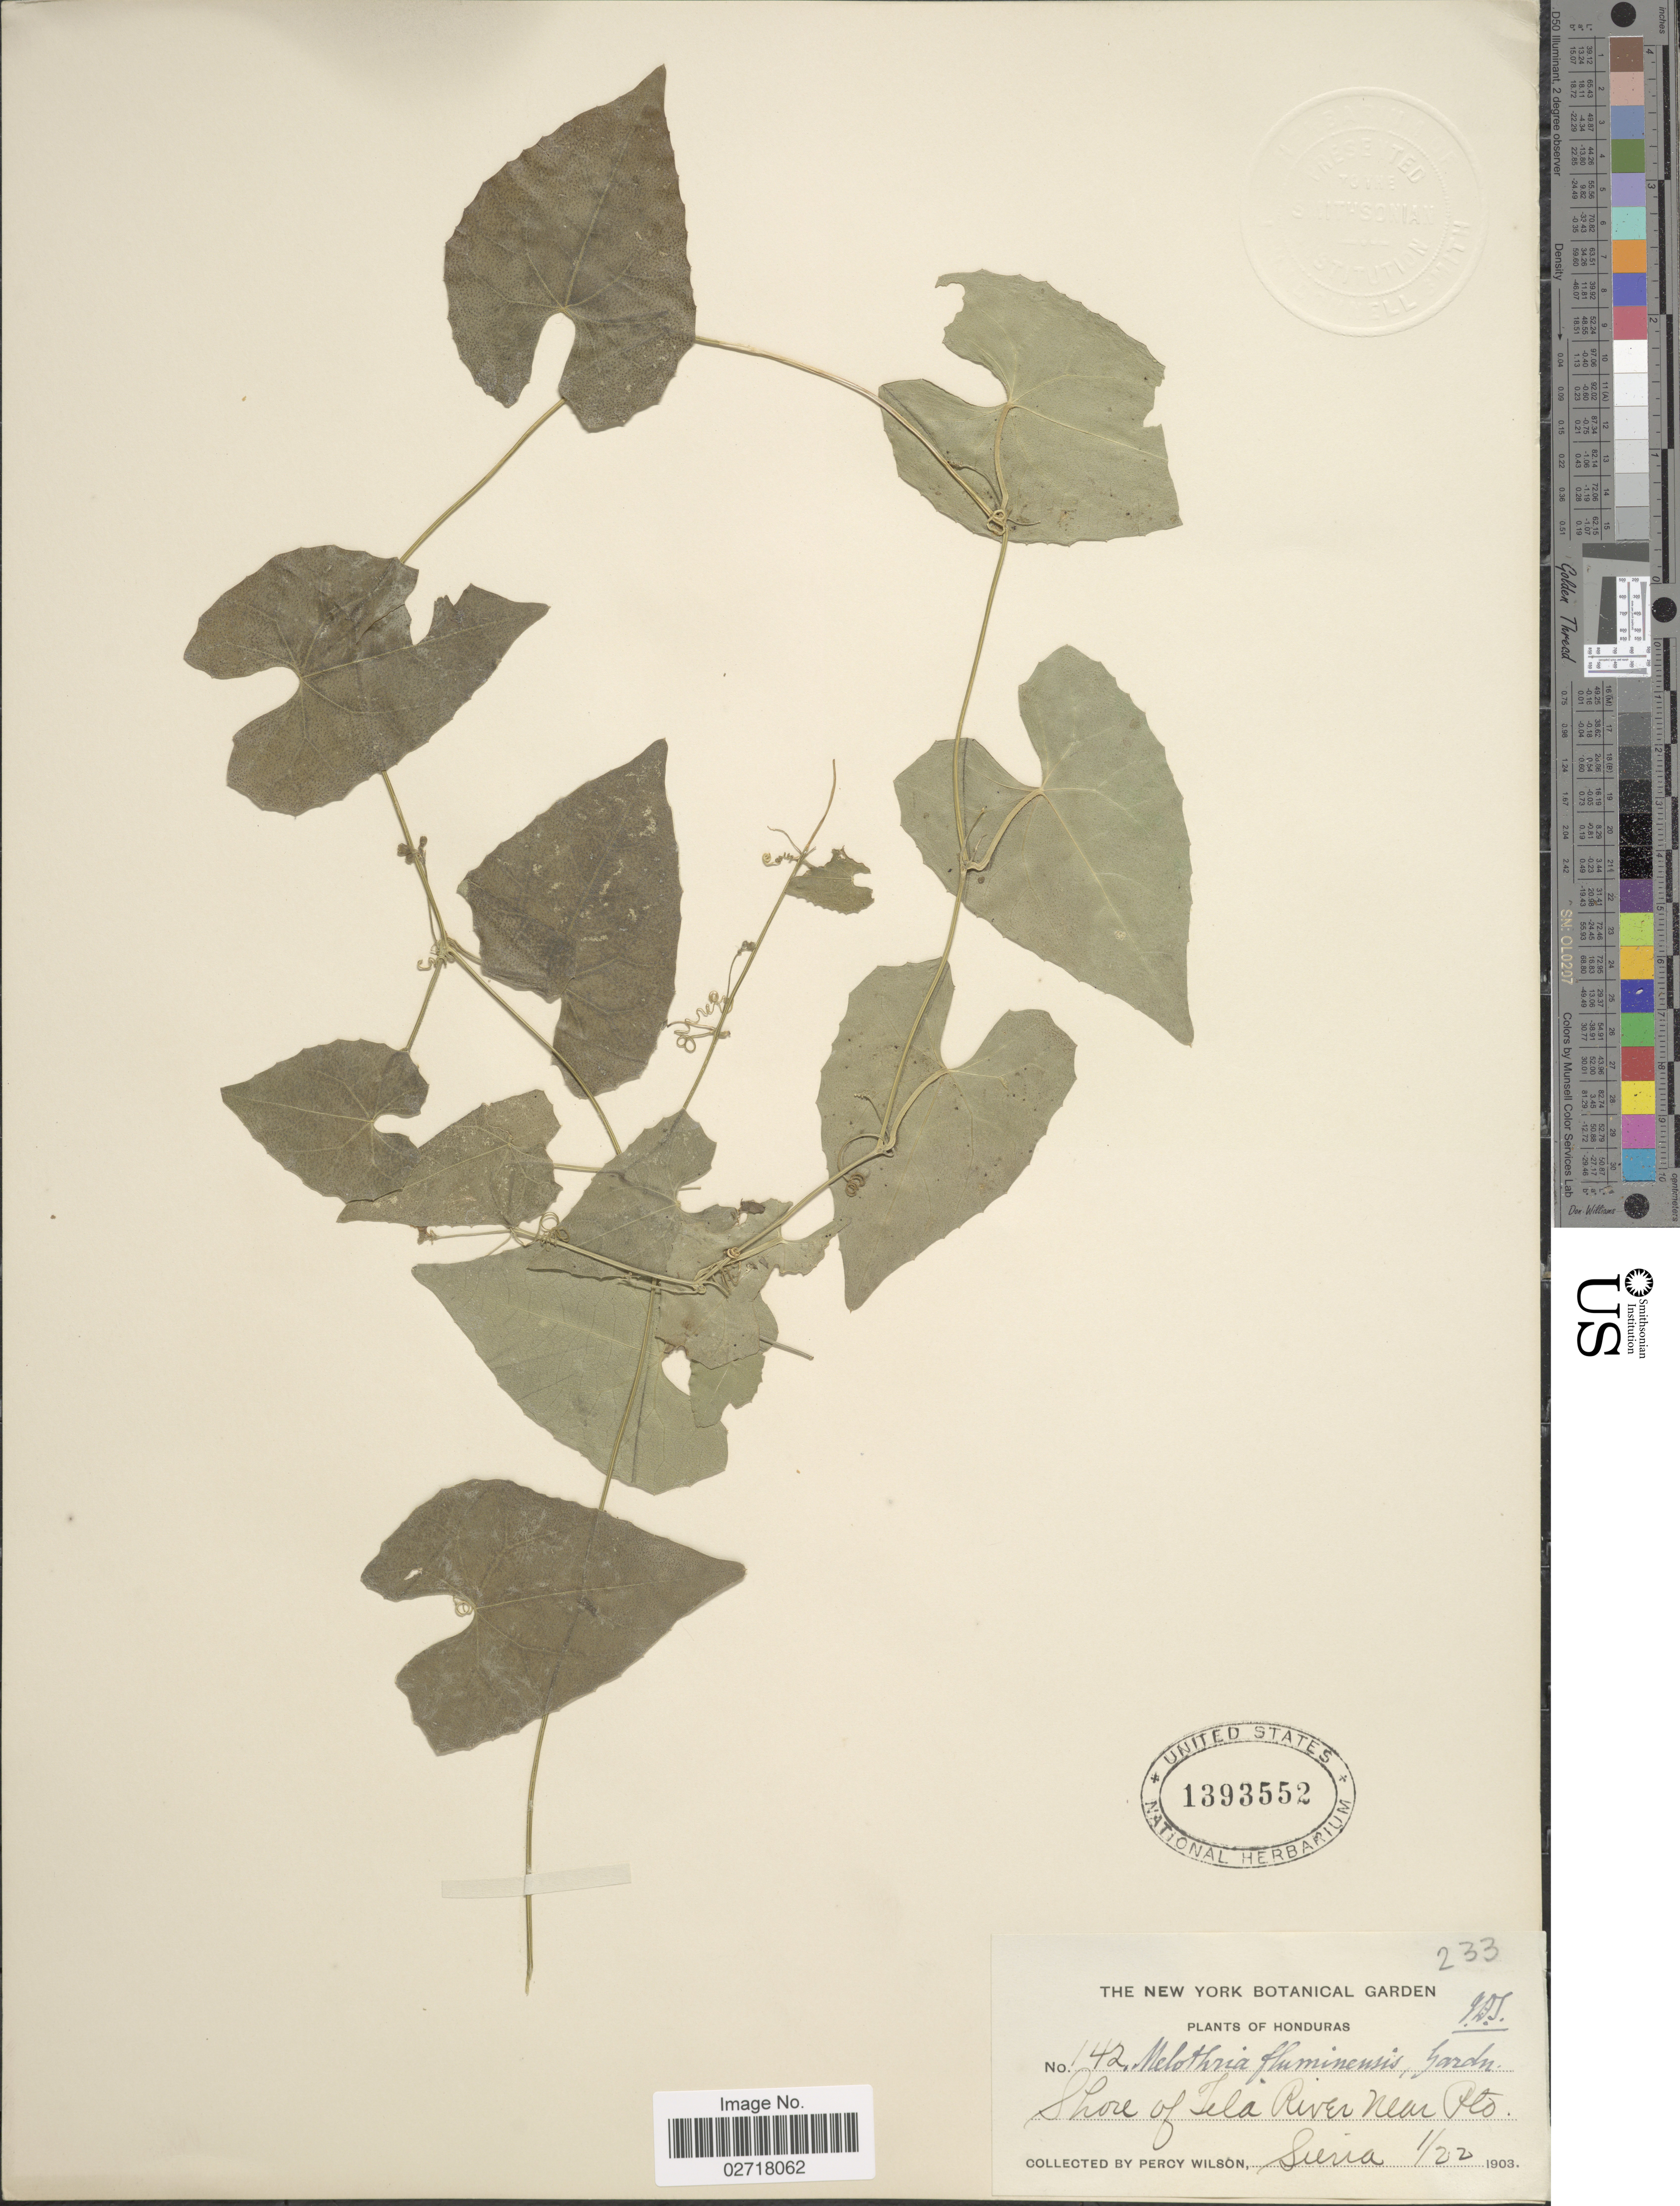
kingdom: Plantae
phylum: Tracheophyta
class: Magnoliopsida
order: Cucurbitales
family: Cucurbitaceae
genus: Melothria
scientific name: Melothria pendula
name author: L.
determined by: U.S. National Herbarium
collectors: P. Wilson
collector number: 142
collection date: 1903-01-22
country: Honduras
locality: Shore of Tela River near Pto. Sierra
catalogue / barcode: US 1393552